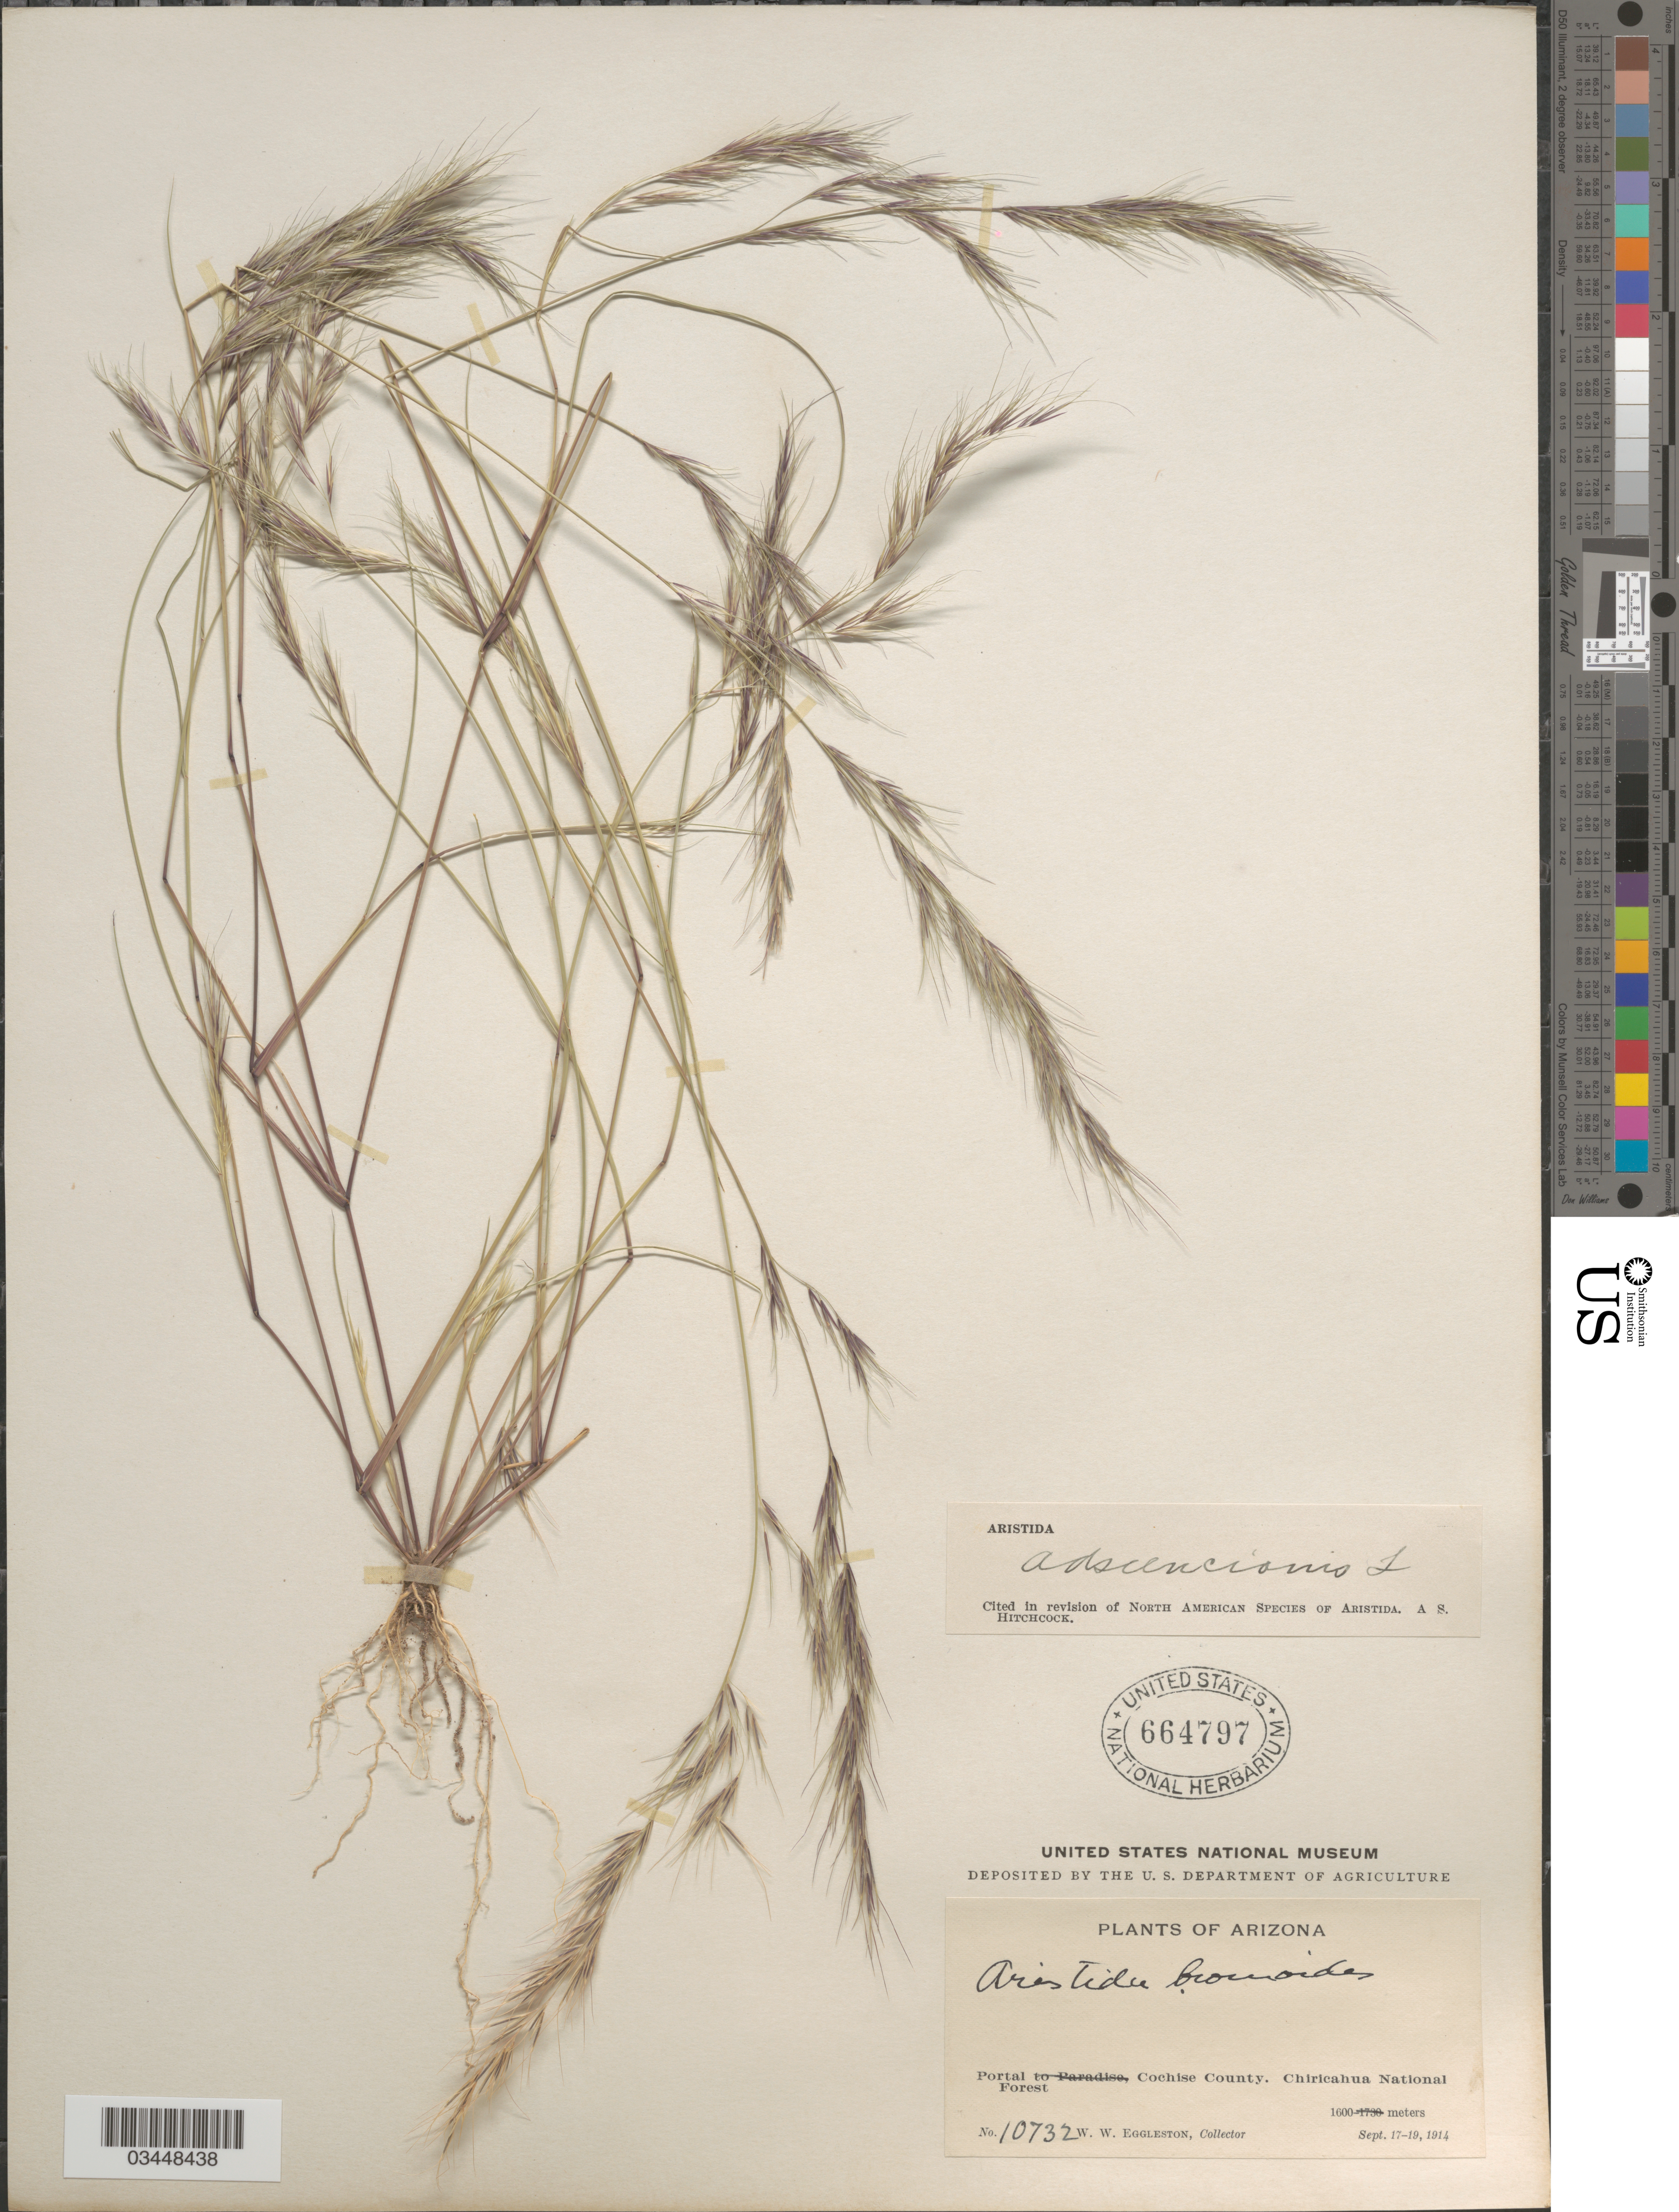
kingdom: Plantae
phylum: Tracheophyta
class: Liliopsida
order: Poales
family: Poaceae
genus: Aristida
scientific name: Aristida adscensionis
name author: L.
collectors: W. W. Eggleston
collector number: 10732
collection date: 1914-09-17/1914-09-19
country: United States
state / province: Arizona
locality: Portal Cochise County, Chiricahua National Forest.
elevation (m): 1600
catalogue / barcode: US 664797